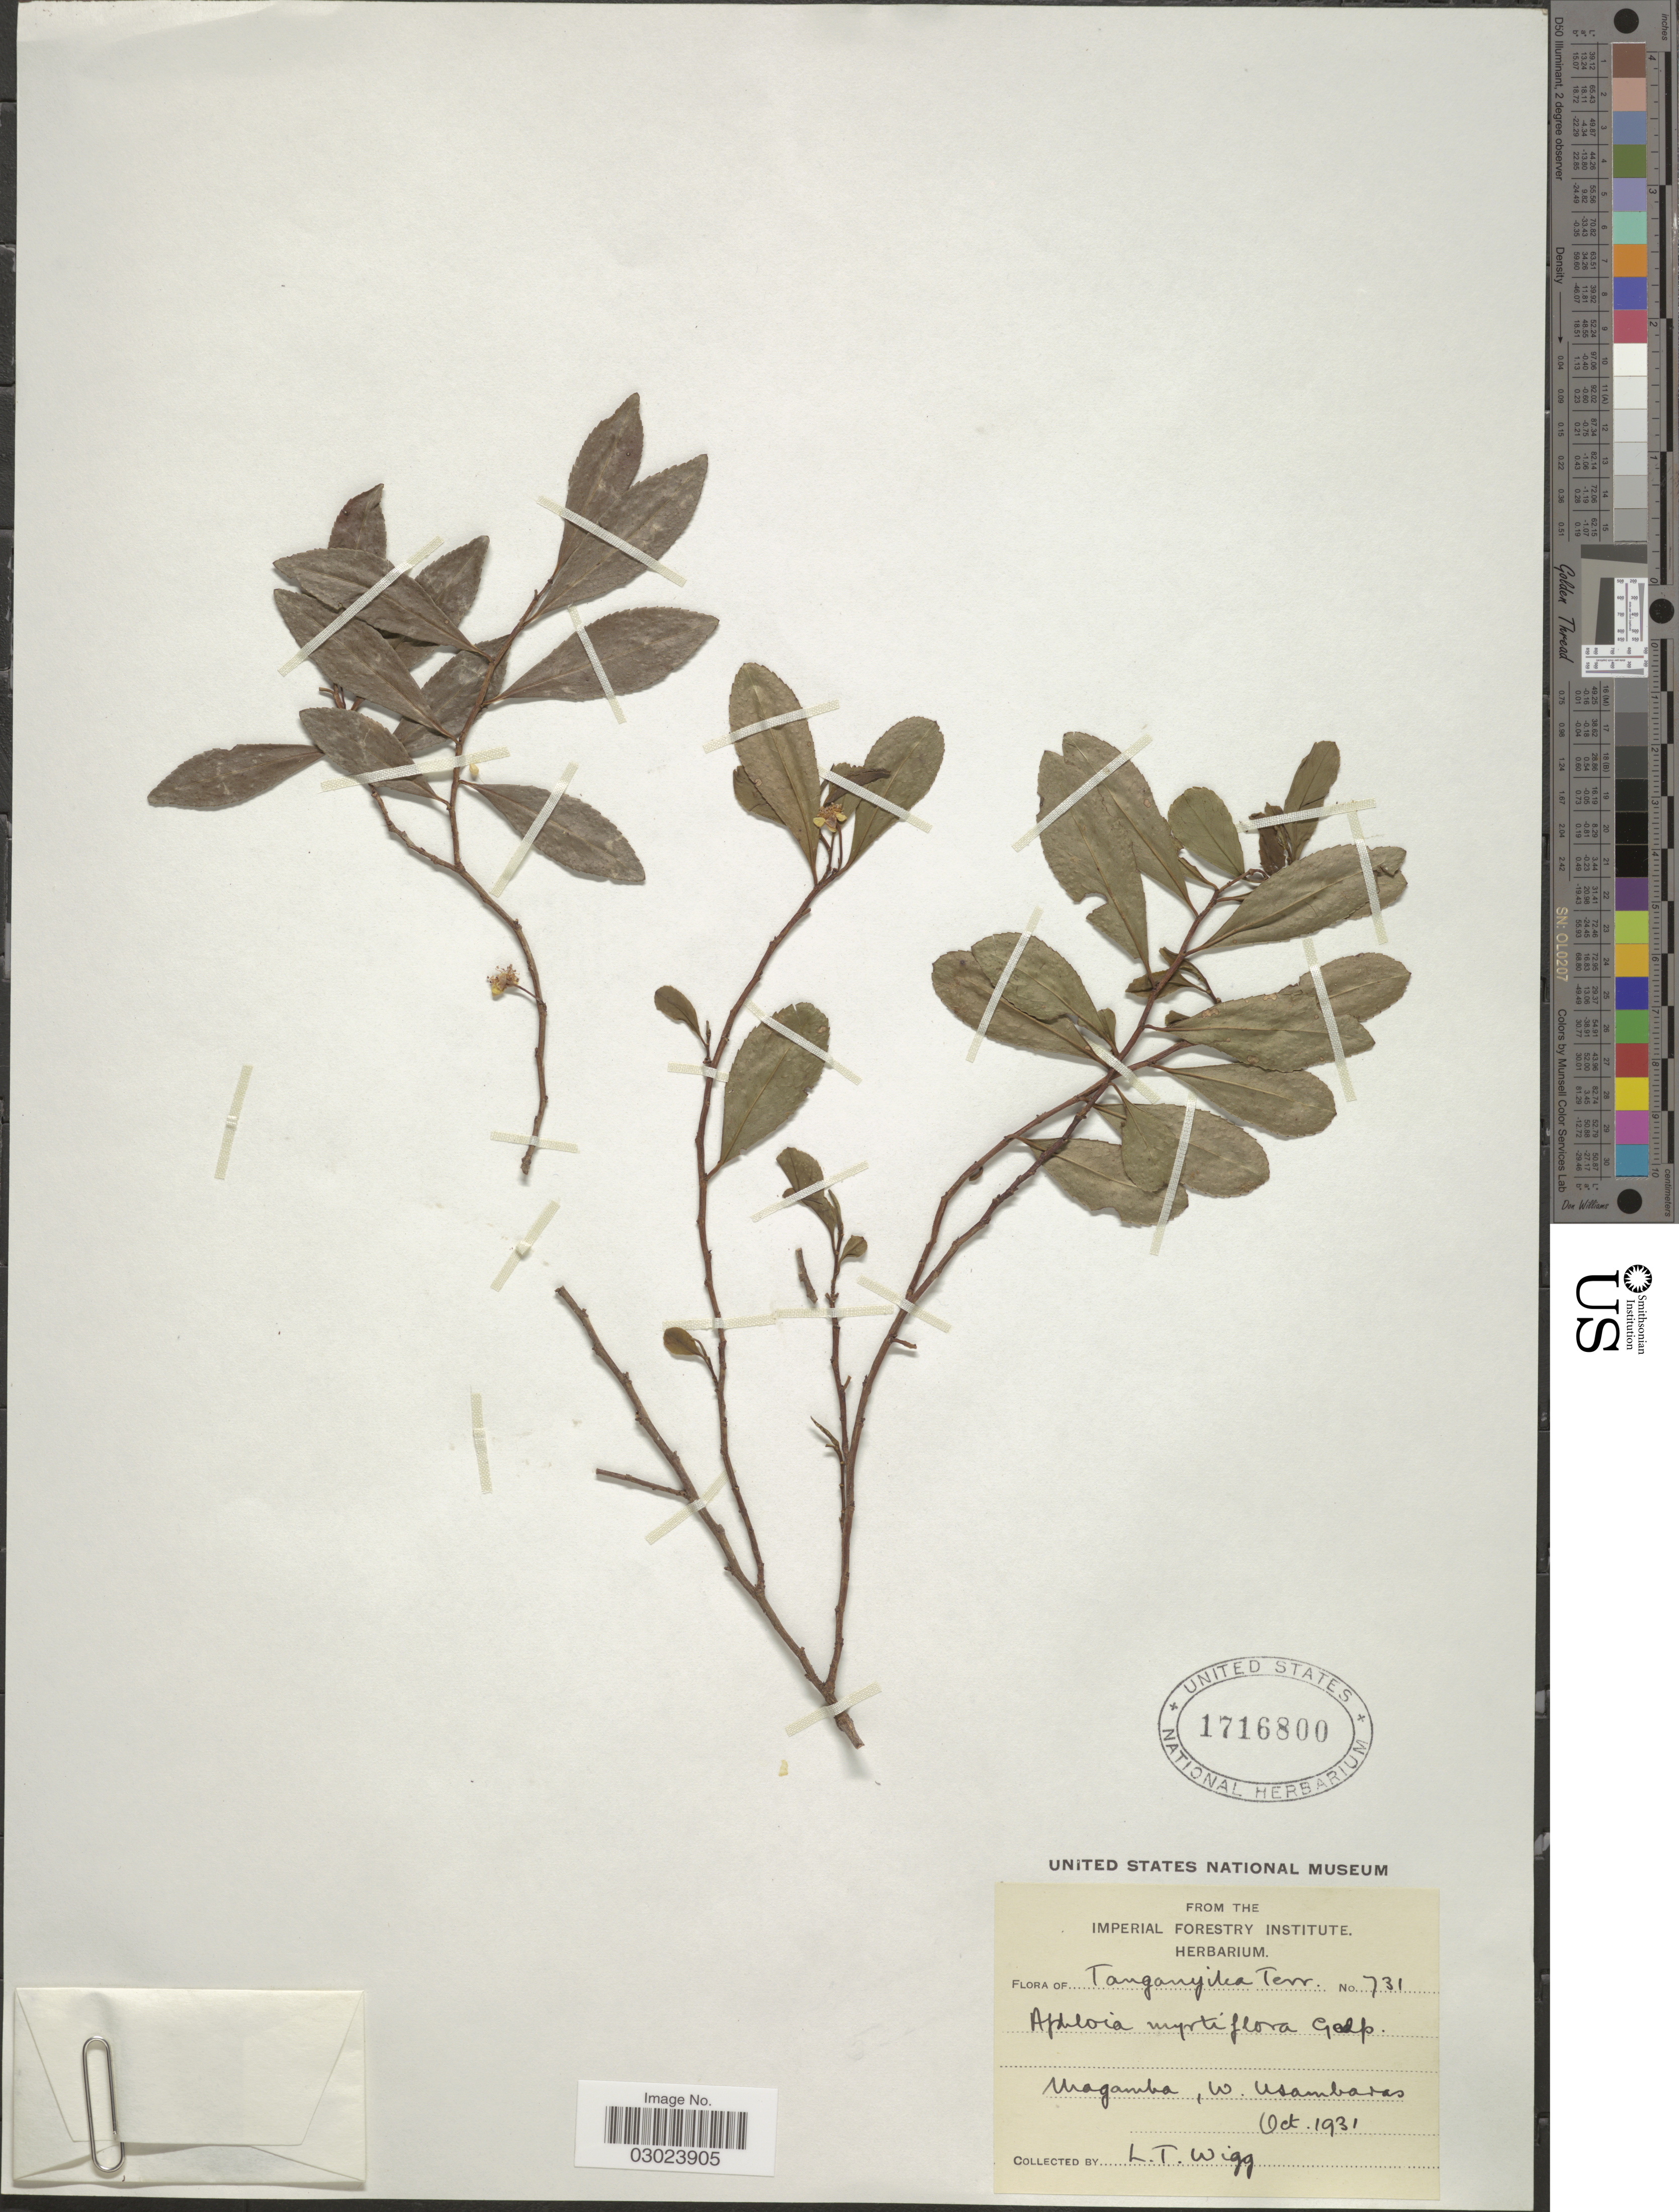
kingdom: Plantae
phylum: Tracheophyta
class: Magnoliopsida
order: Crossosomatales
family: Aphloiaceae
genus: Aphloia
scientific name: Aphloia myrtiflora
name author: Galpin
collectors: L. Wigg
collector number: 731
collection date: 1931-10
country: Tanzania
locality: Tanganyika Terr. Uragamba, W. Usambaras.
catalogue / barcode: US 1716800